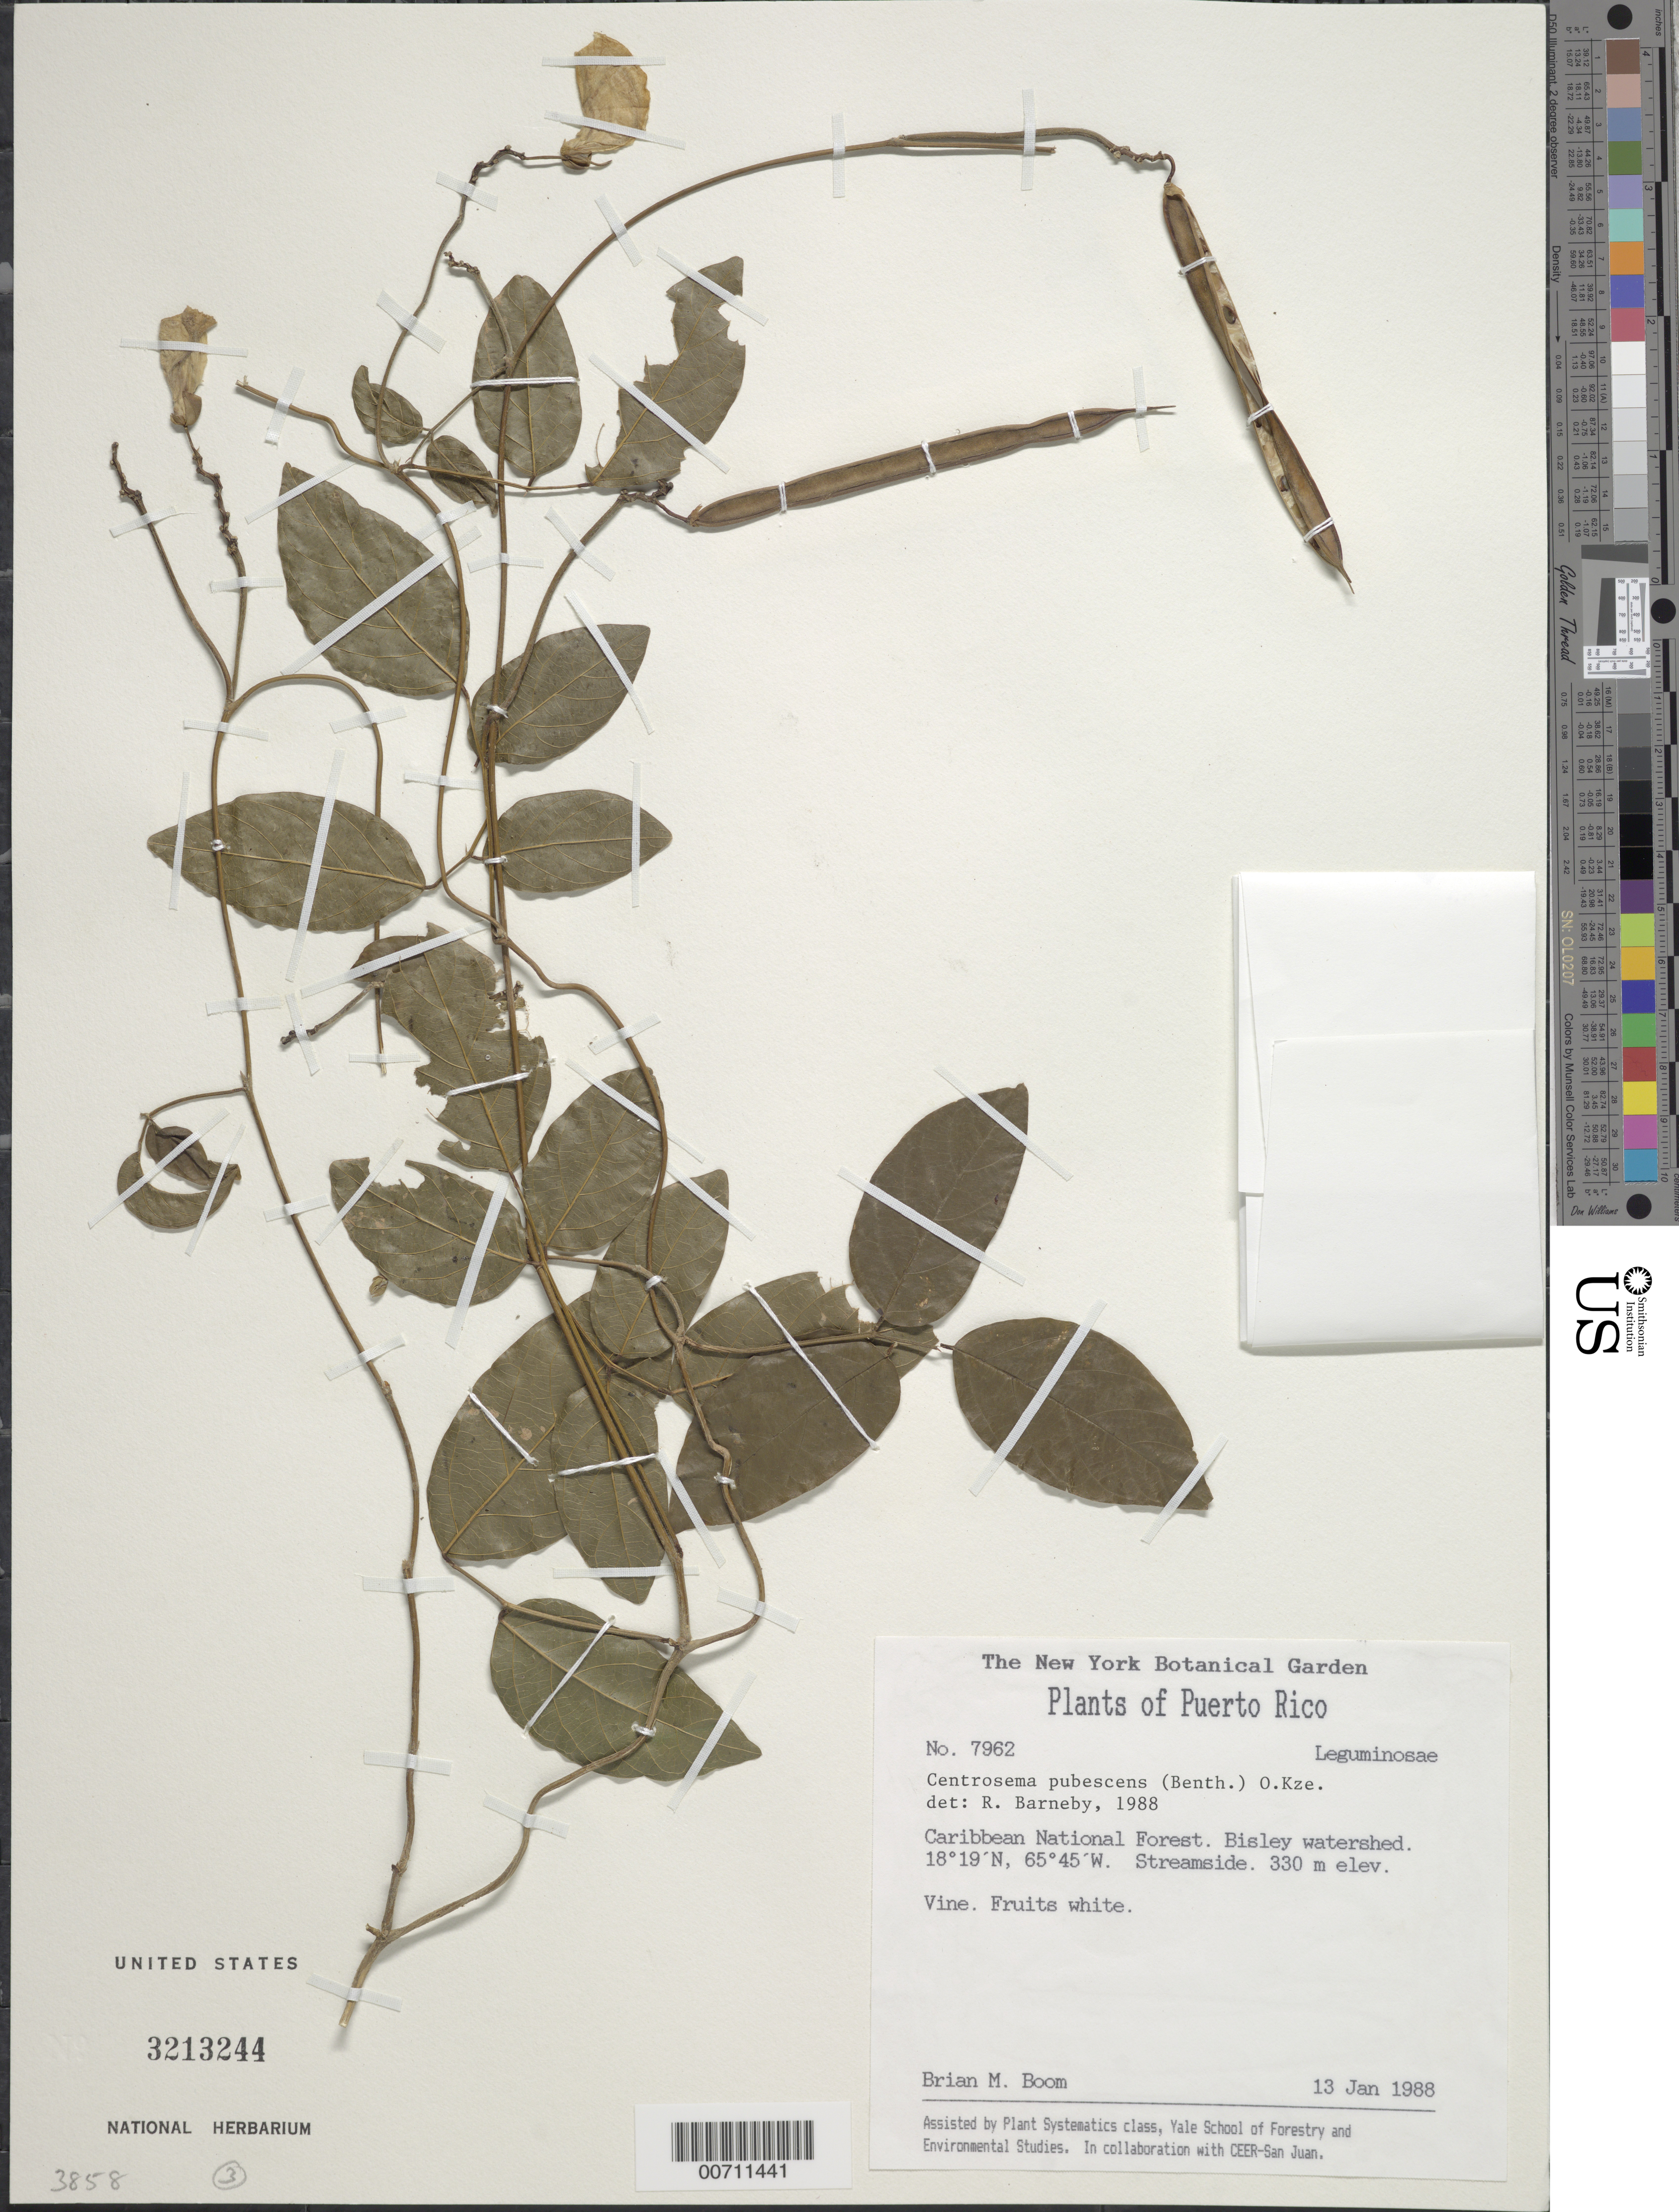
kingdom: Plantae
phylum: Tracheophyta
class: Magnoliopsida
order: Fabales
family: Fabaceae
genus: Centrosema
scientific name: Centrosema pubescens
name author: Benth.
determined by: Barneby, Rupert C., (NY)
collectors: B. M. Boom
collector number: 7962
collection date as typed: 13 Jan 1988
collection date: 1988-01-13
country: Puerto Rico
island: Greater Antilles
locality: Carib. Natl. Forest: Bisley watershed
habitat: Streamside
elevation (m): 330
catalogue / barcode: US 3213244